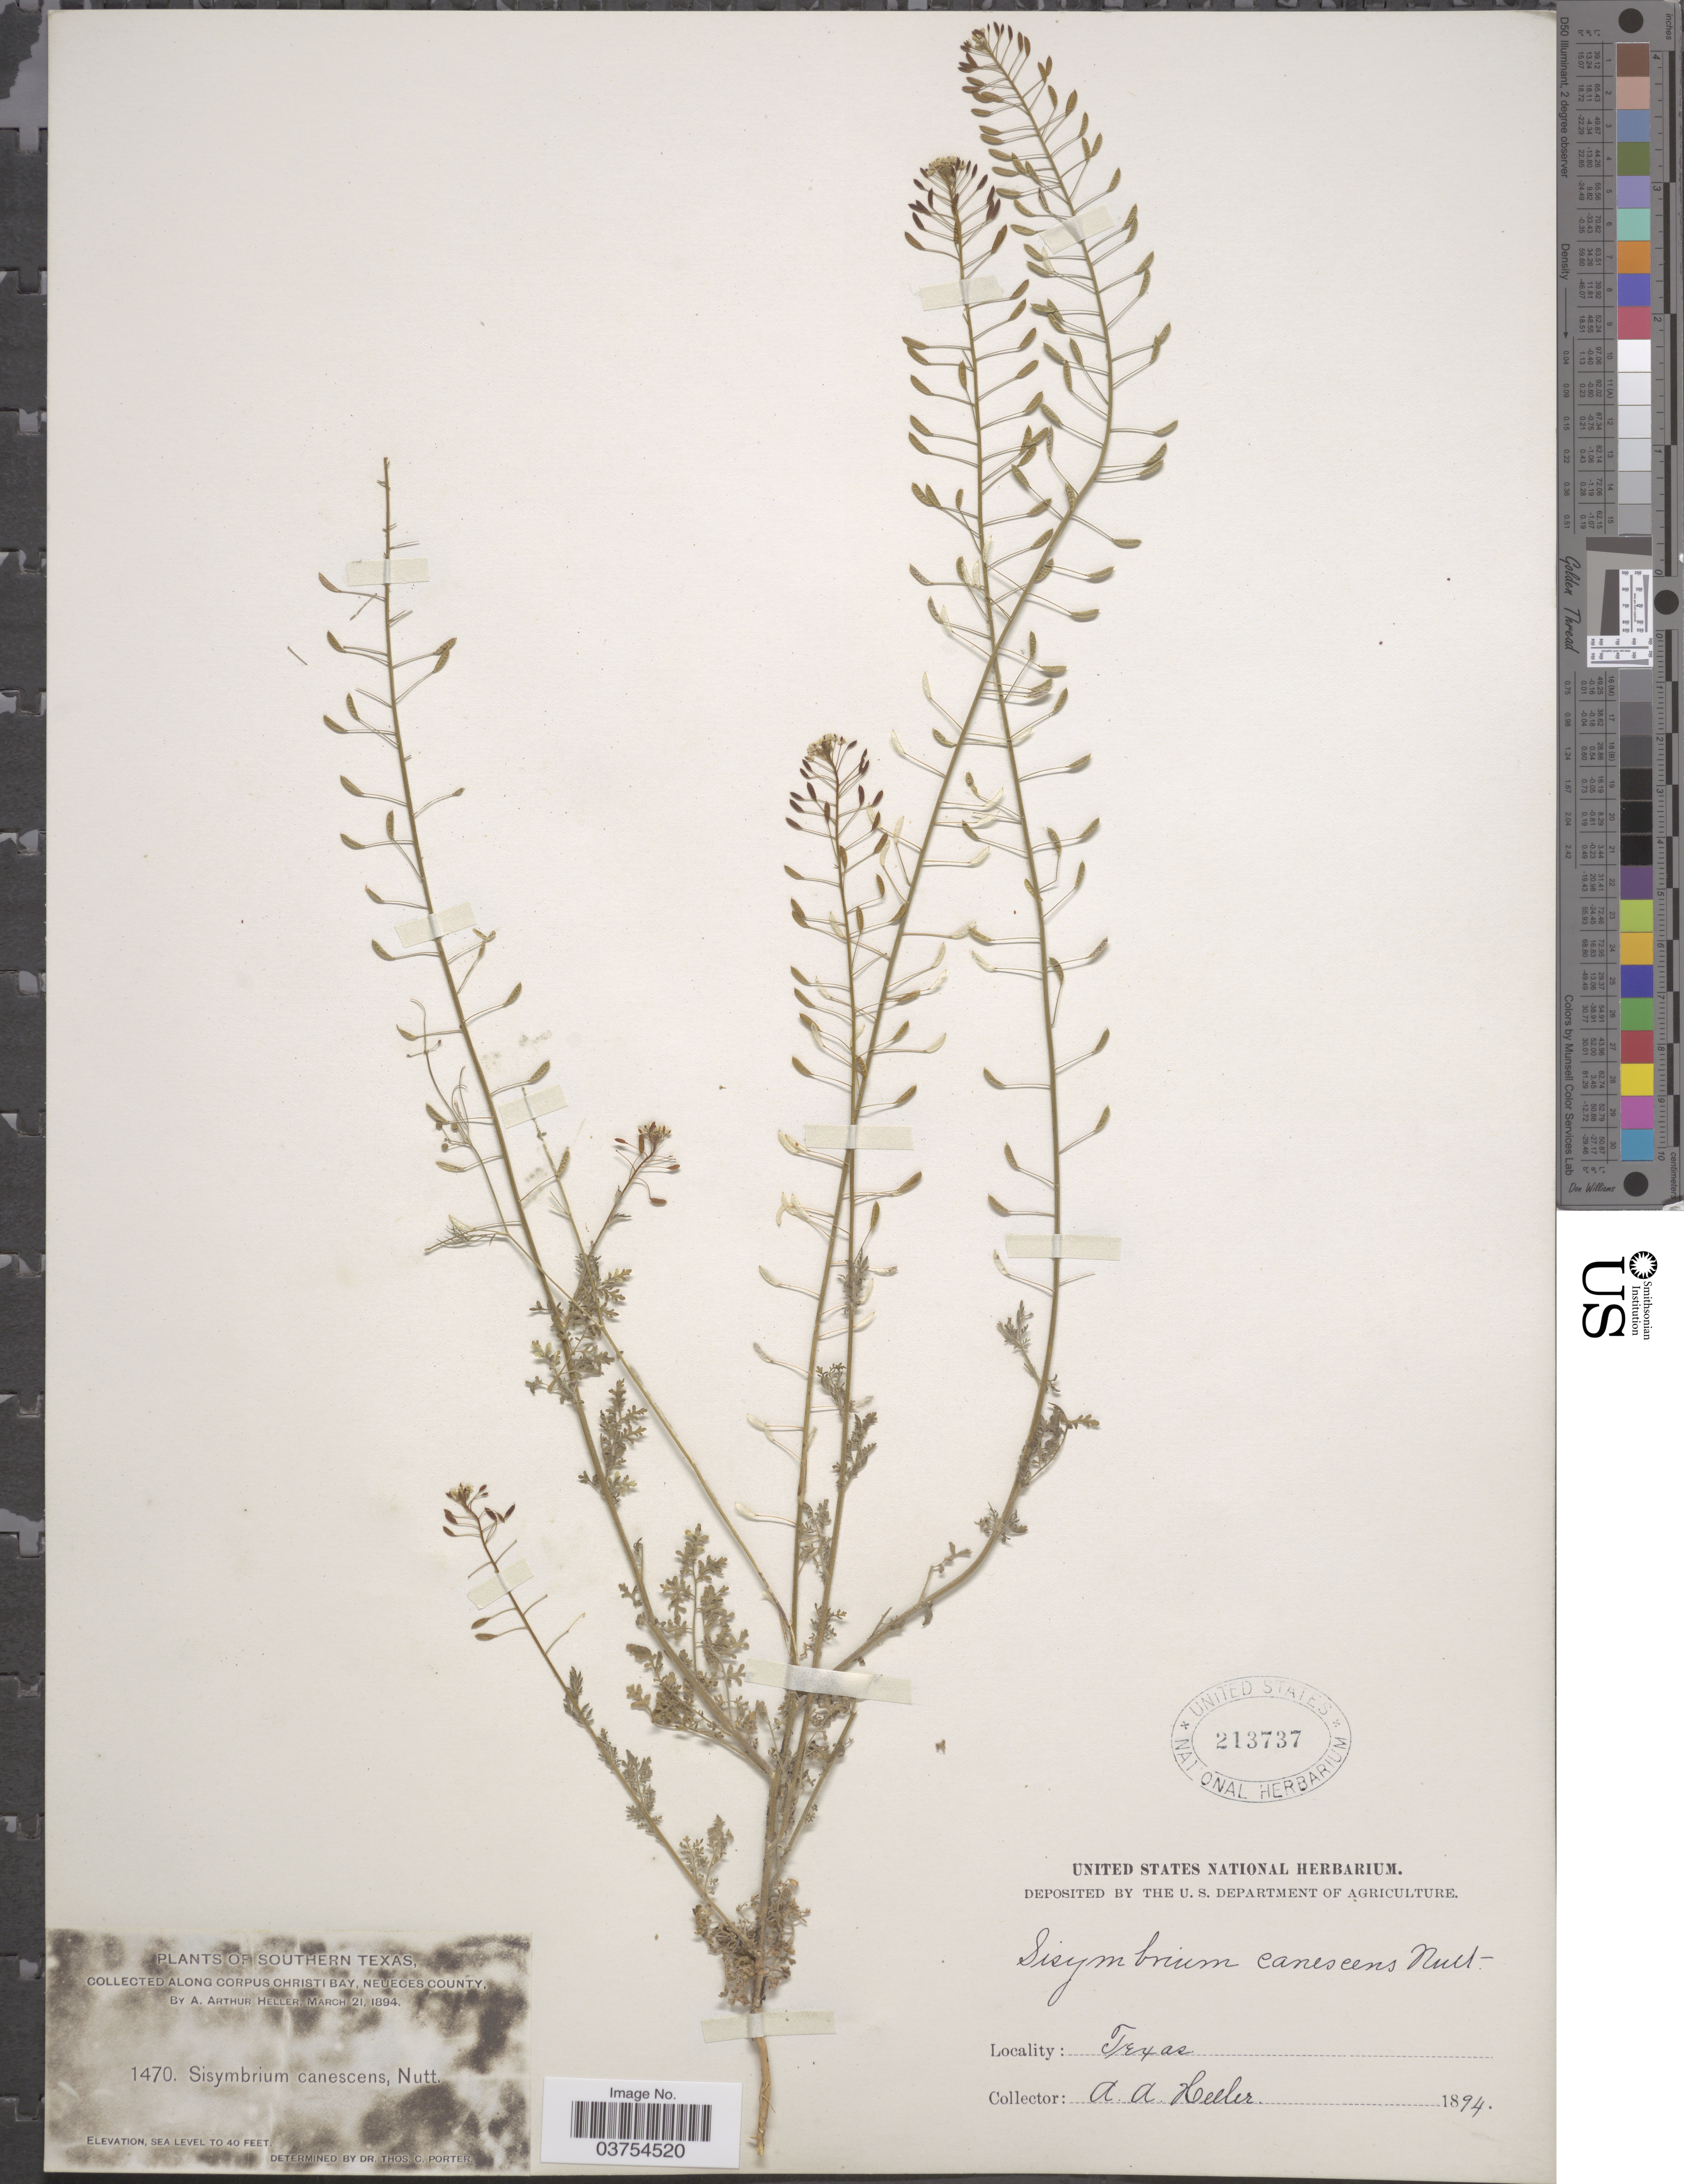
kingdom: Plantae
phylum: Tracheophyta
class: Magnoliopsida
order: Brassicales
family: Brassicaceae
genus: Descurainia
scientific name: Descurainia pinnata subsp. typica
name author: (C.A. Mey.) Detling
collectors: A. A. Heller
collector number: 1470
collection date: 1894-03-21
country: United States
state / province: Texas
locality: Southern Texas. Along Corpus Christi Bay, Neueces County.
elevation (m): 0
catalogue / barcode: US 213737